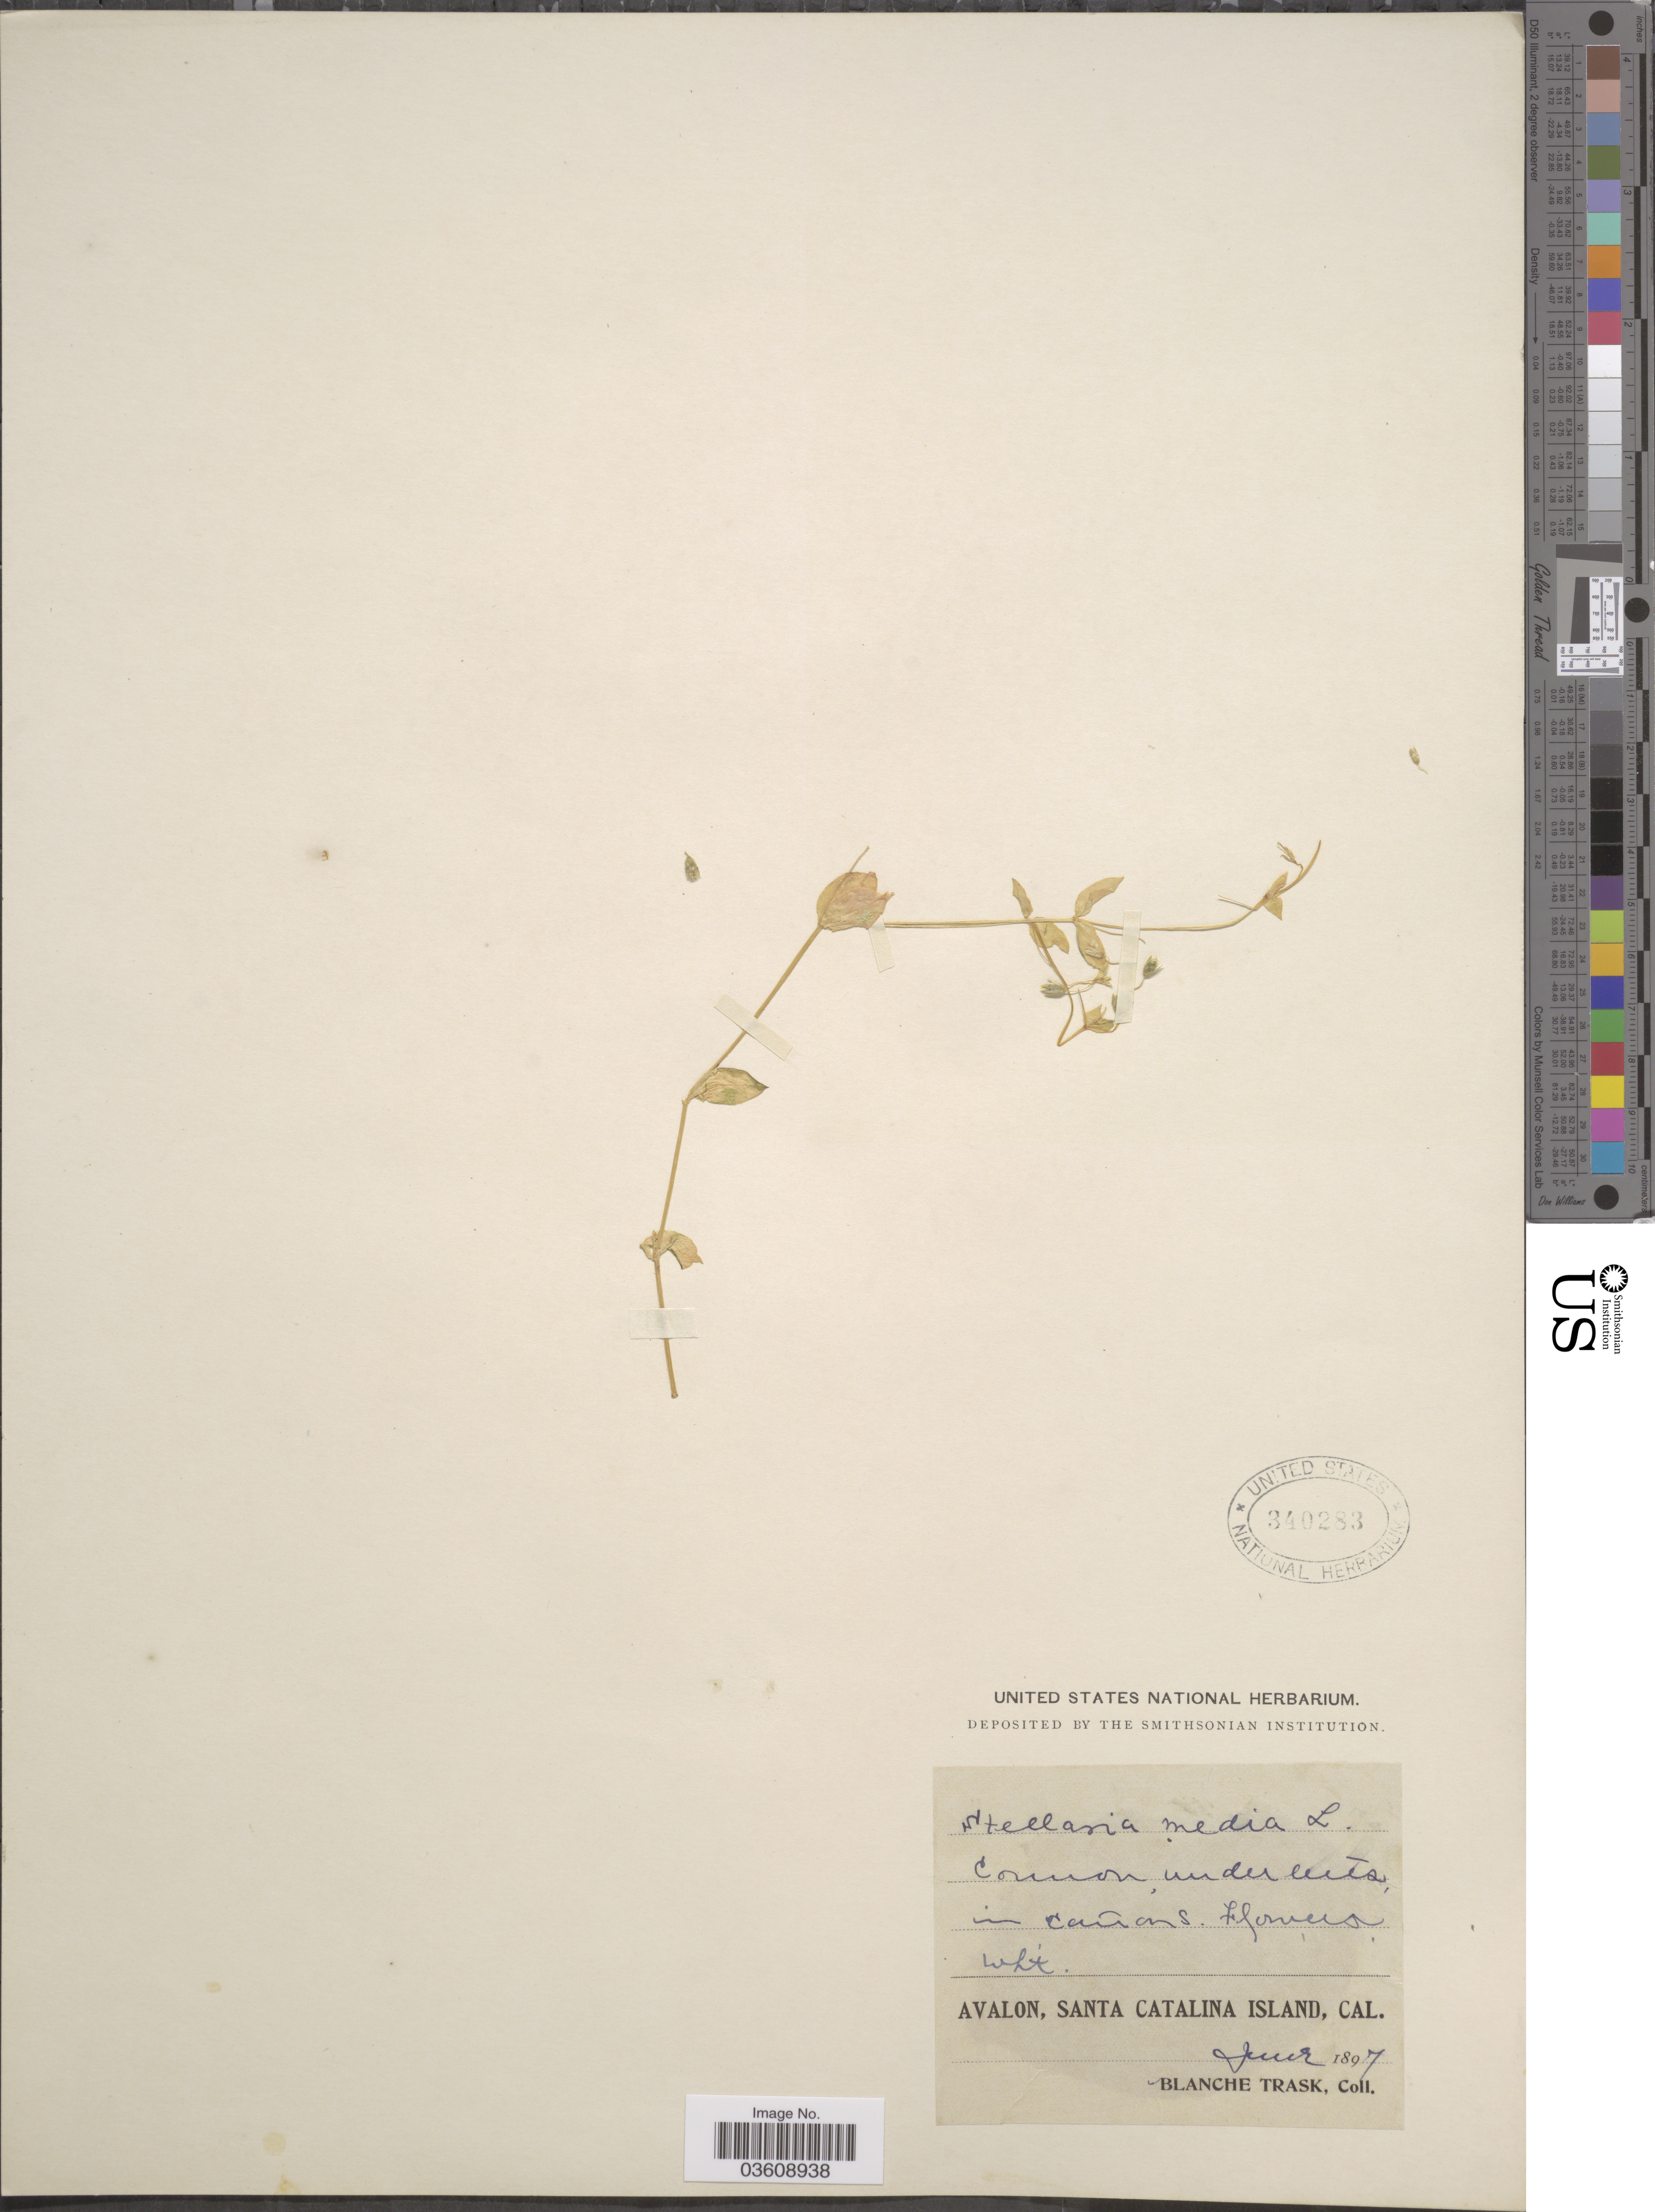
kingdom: Plantae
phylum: Tracheophyta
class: Magnoliopsida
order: Caryophyllales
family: Caryophyllaceae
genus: Stellaria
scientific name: Stellaria media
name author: (L.) Vill.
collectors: B. Trask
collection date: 1897-06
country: United States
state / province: California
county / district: Los Angeles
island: Santa Catalina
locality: Avalon, Santa Catalina Island.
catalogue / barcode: US 340283